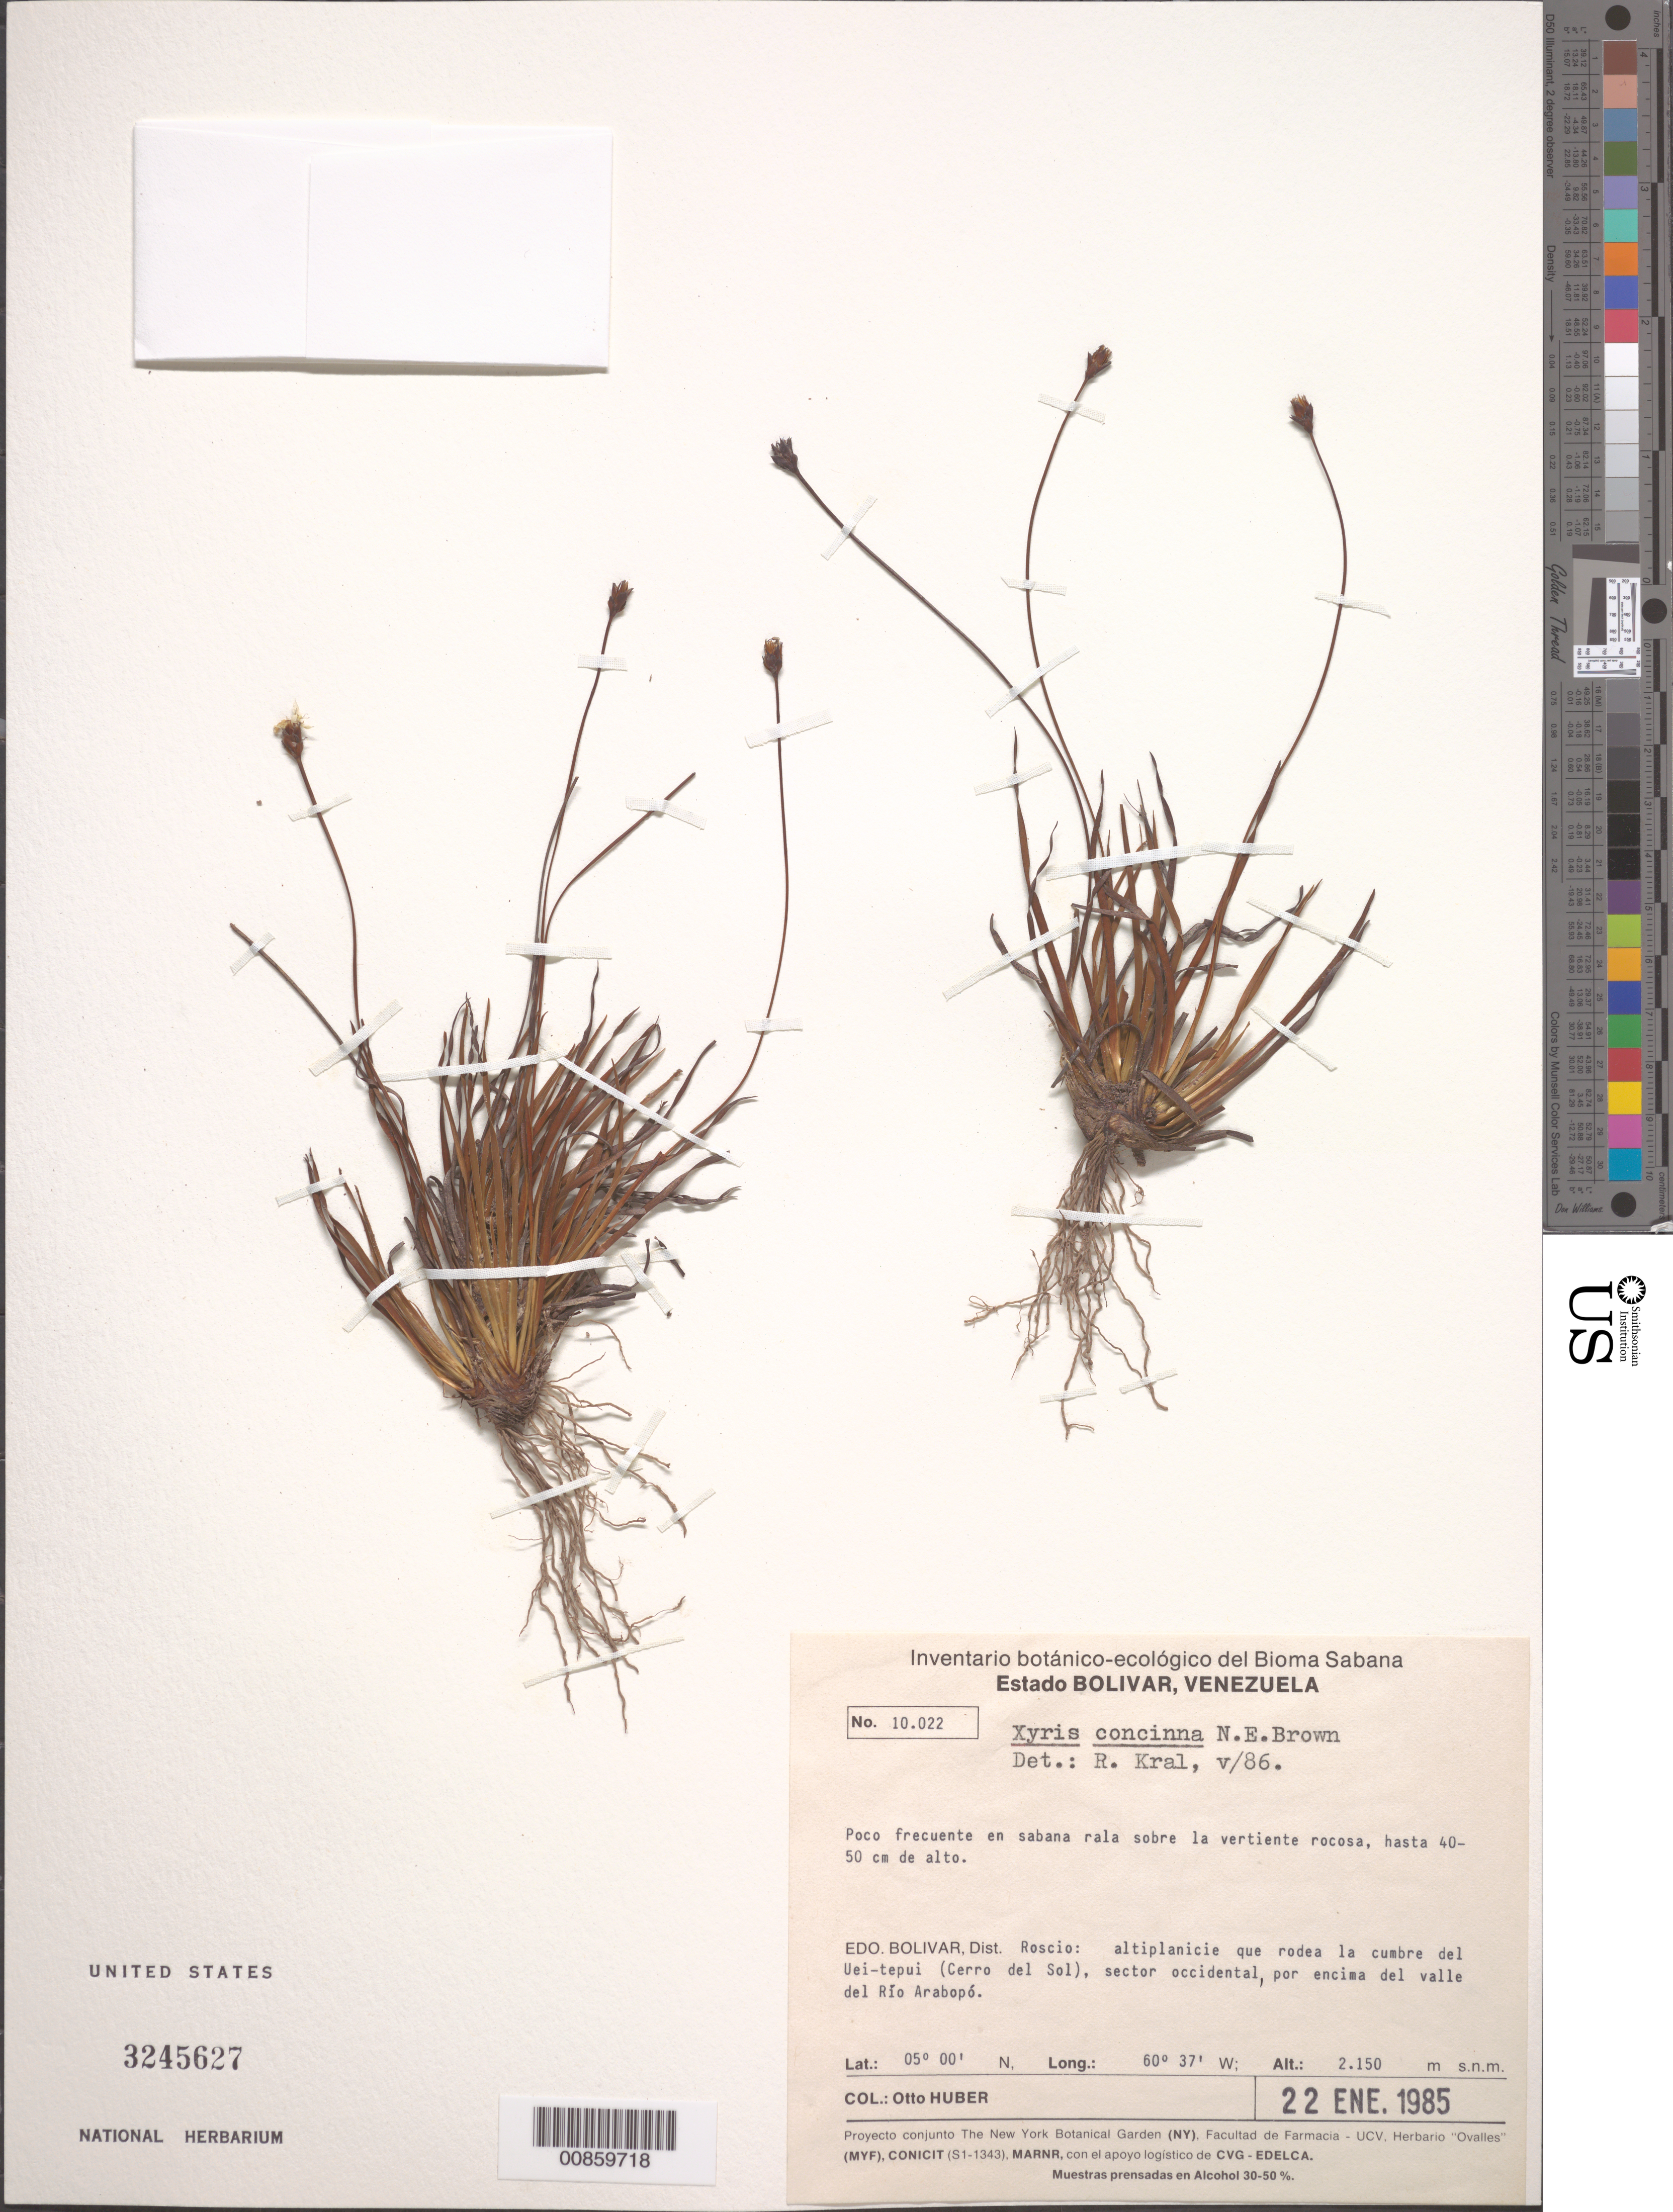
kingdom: Plantae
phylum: Tracheophyta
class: Liliopsida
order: Poales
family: Xyridaceae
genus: Xyris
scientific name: Xyris concinna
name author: N.E. Br.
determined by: Kral, Robert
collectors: O. Huber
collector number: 10022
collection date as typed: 22-Jan-85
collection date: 1985-01-22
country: Venezuela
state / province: Bolívar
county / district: Roscio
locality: Uei-tepuí (Cerro del Sol), sector occidental; por encima del valle del Río Arabapó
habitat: Sabana rala sobre la vertiente rocosa.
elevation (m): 2150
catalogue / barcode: US 3245627